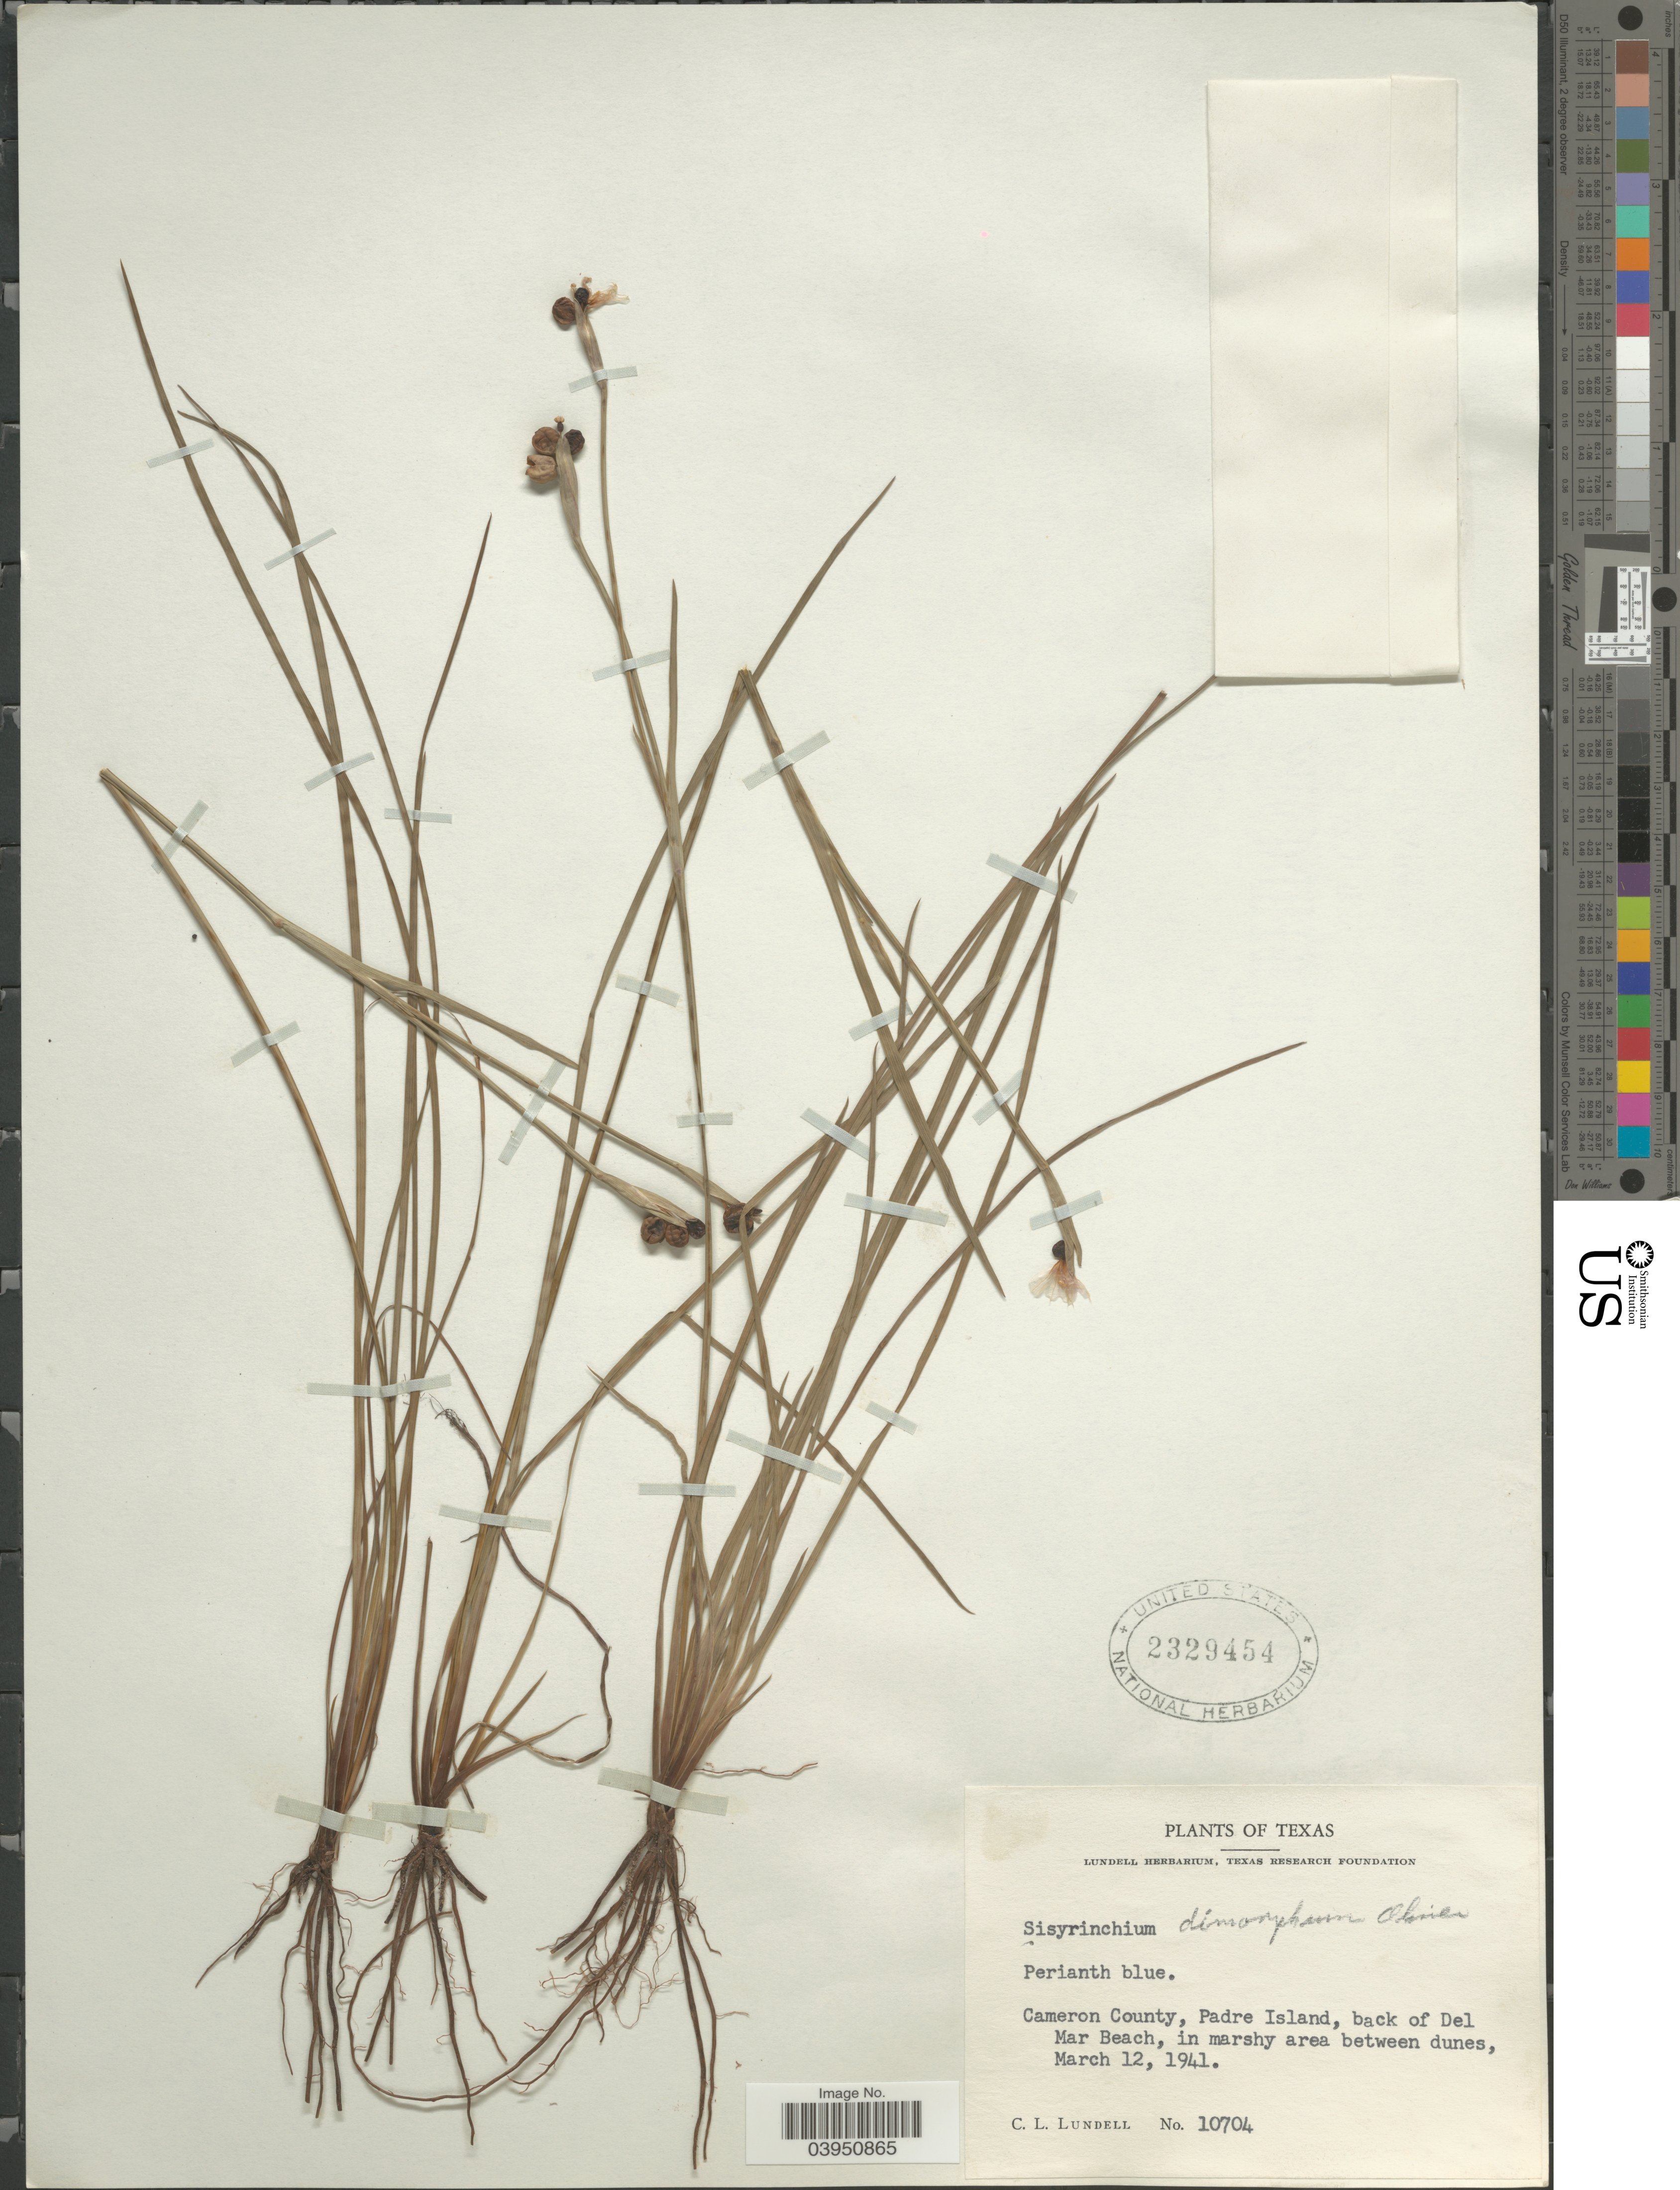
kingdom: Plantae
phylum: Tracheophyta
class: Liliopsida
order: Asparagales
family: Iridaceae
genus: Sisyrinchium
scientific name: Sisyrinchium dimorphum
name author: R.L. Oliv.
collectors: C. L. Lundell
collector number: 10704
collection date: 1941-03-12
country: United States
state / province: Texas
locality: Cameron County, Padre Island, back of Del Mar Beach.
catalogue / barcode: US 2329454